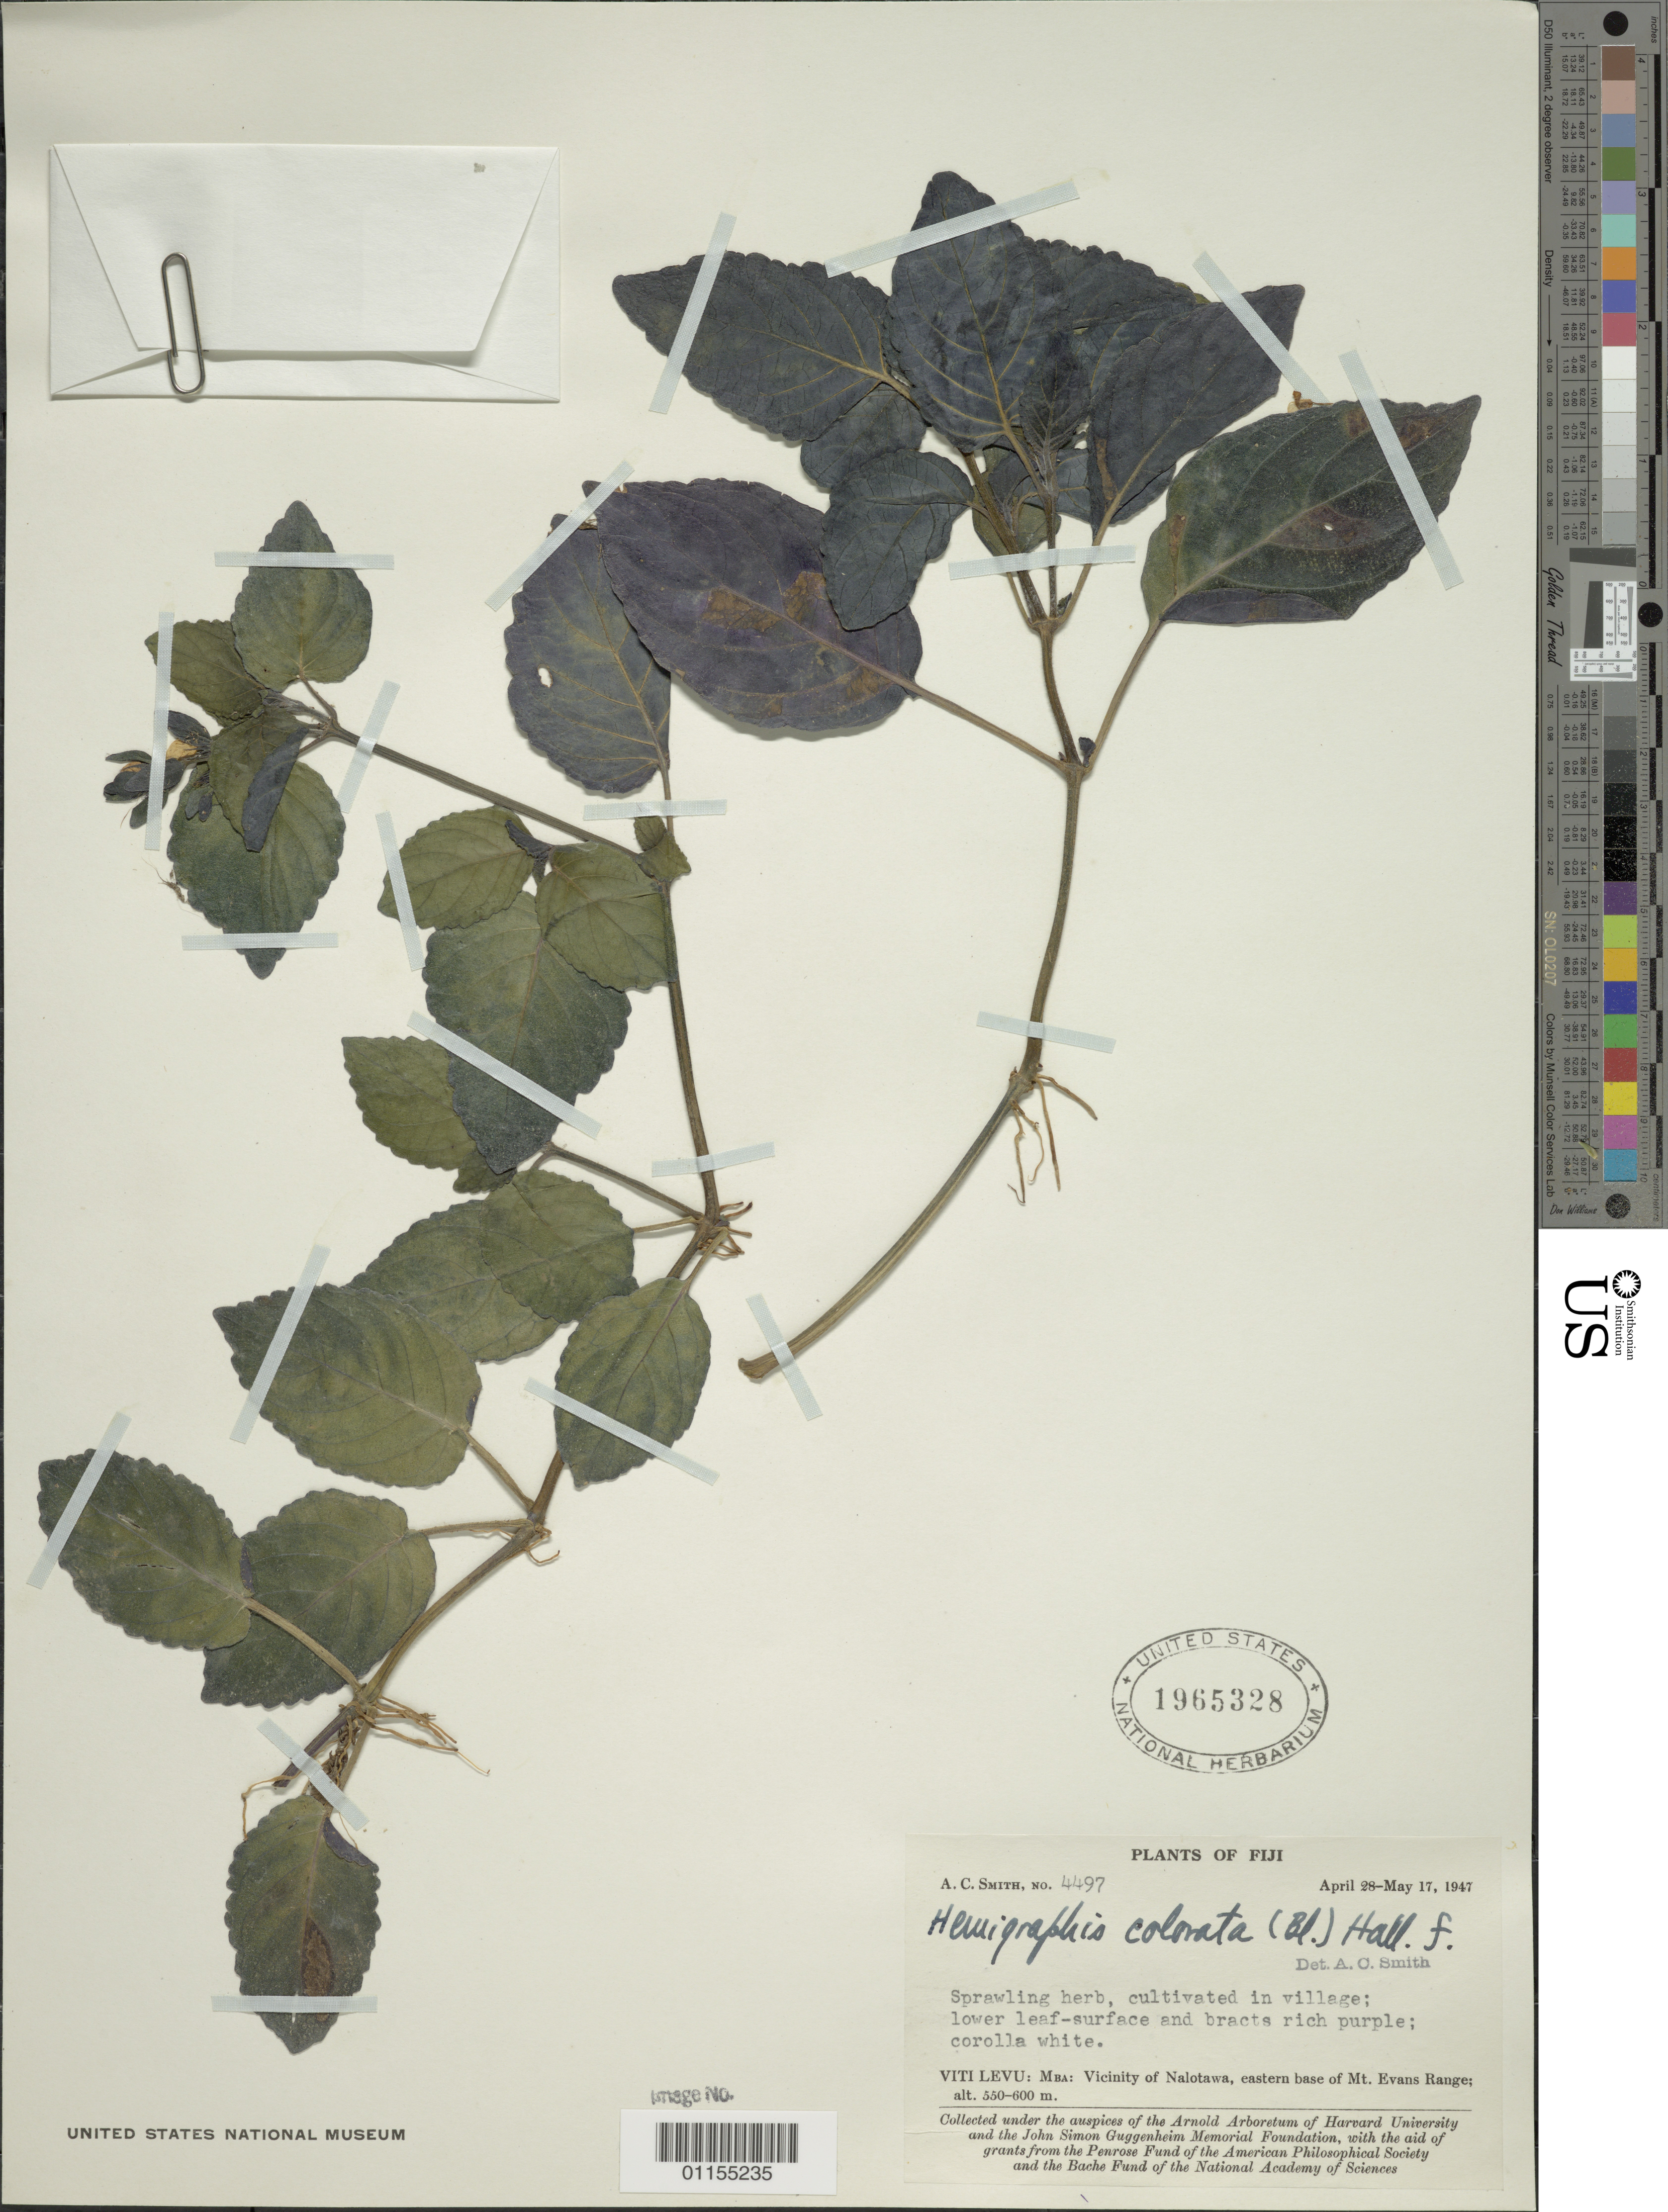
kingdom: Plantae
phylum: Tracheophyta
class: Magnoliopsida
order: Lamiales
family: Acanthaceae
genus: Strobilanthes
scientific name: Strobilanthes alternata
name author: (Burm. f.) Moylan ex J.R.I. Wood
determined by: Wagner, W. L., (BOT), Smithsonian Institution - National Museum of Natural History (UNITED STATES)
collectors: A. C. Smith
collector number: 4497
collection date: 1947-04-28/1947-05-17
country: Fiji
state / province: Mba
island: Viti Levu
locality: vicinity of Nalotawa, eastern base of Mt. Evans range, Mba, Viti Levu, Fiji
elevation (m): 550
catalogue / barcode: US 1965328